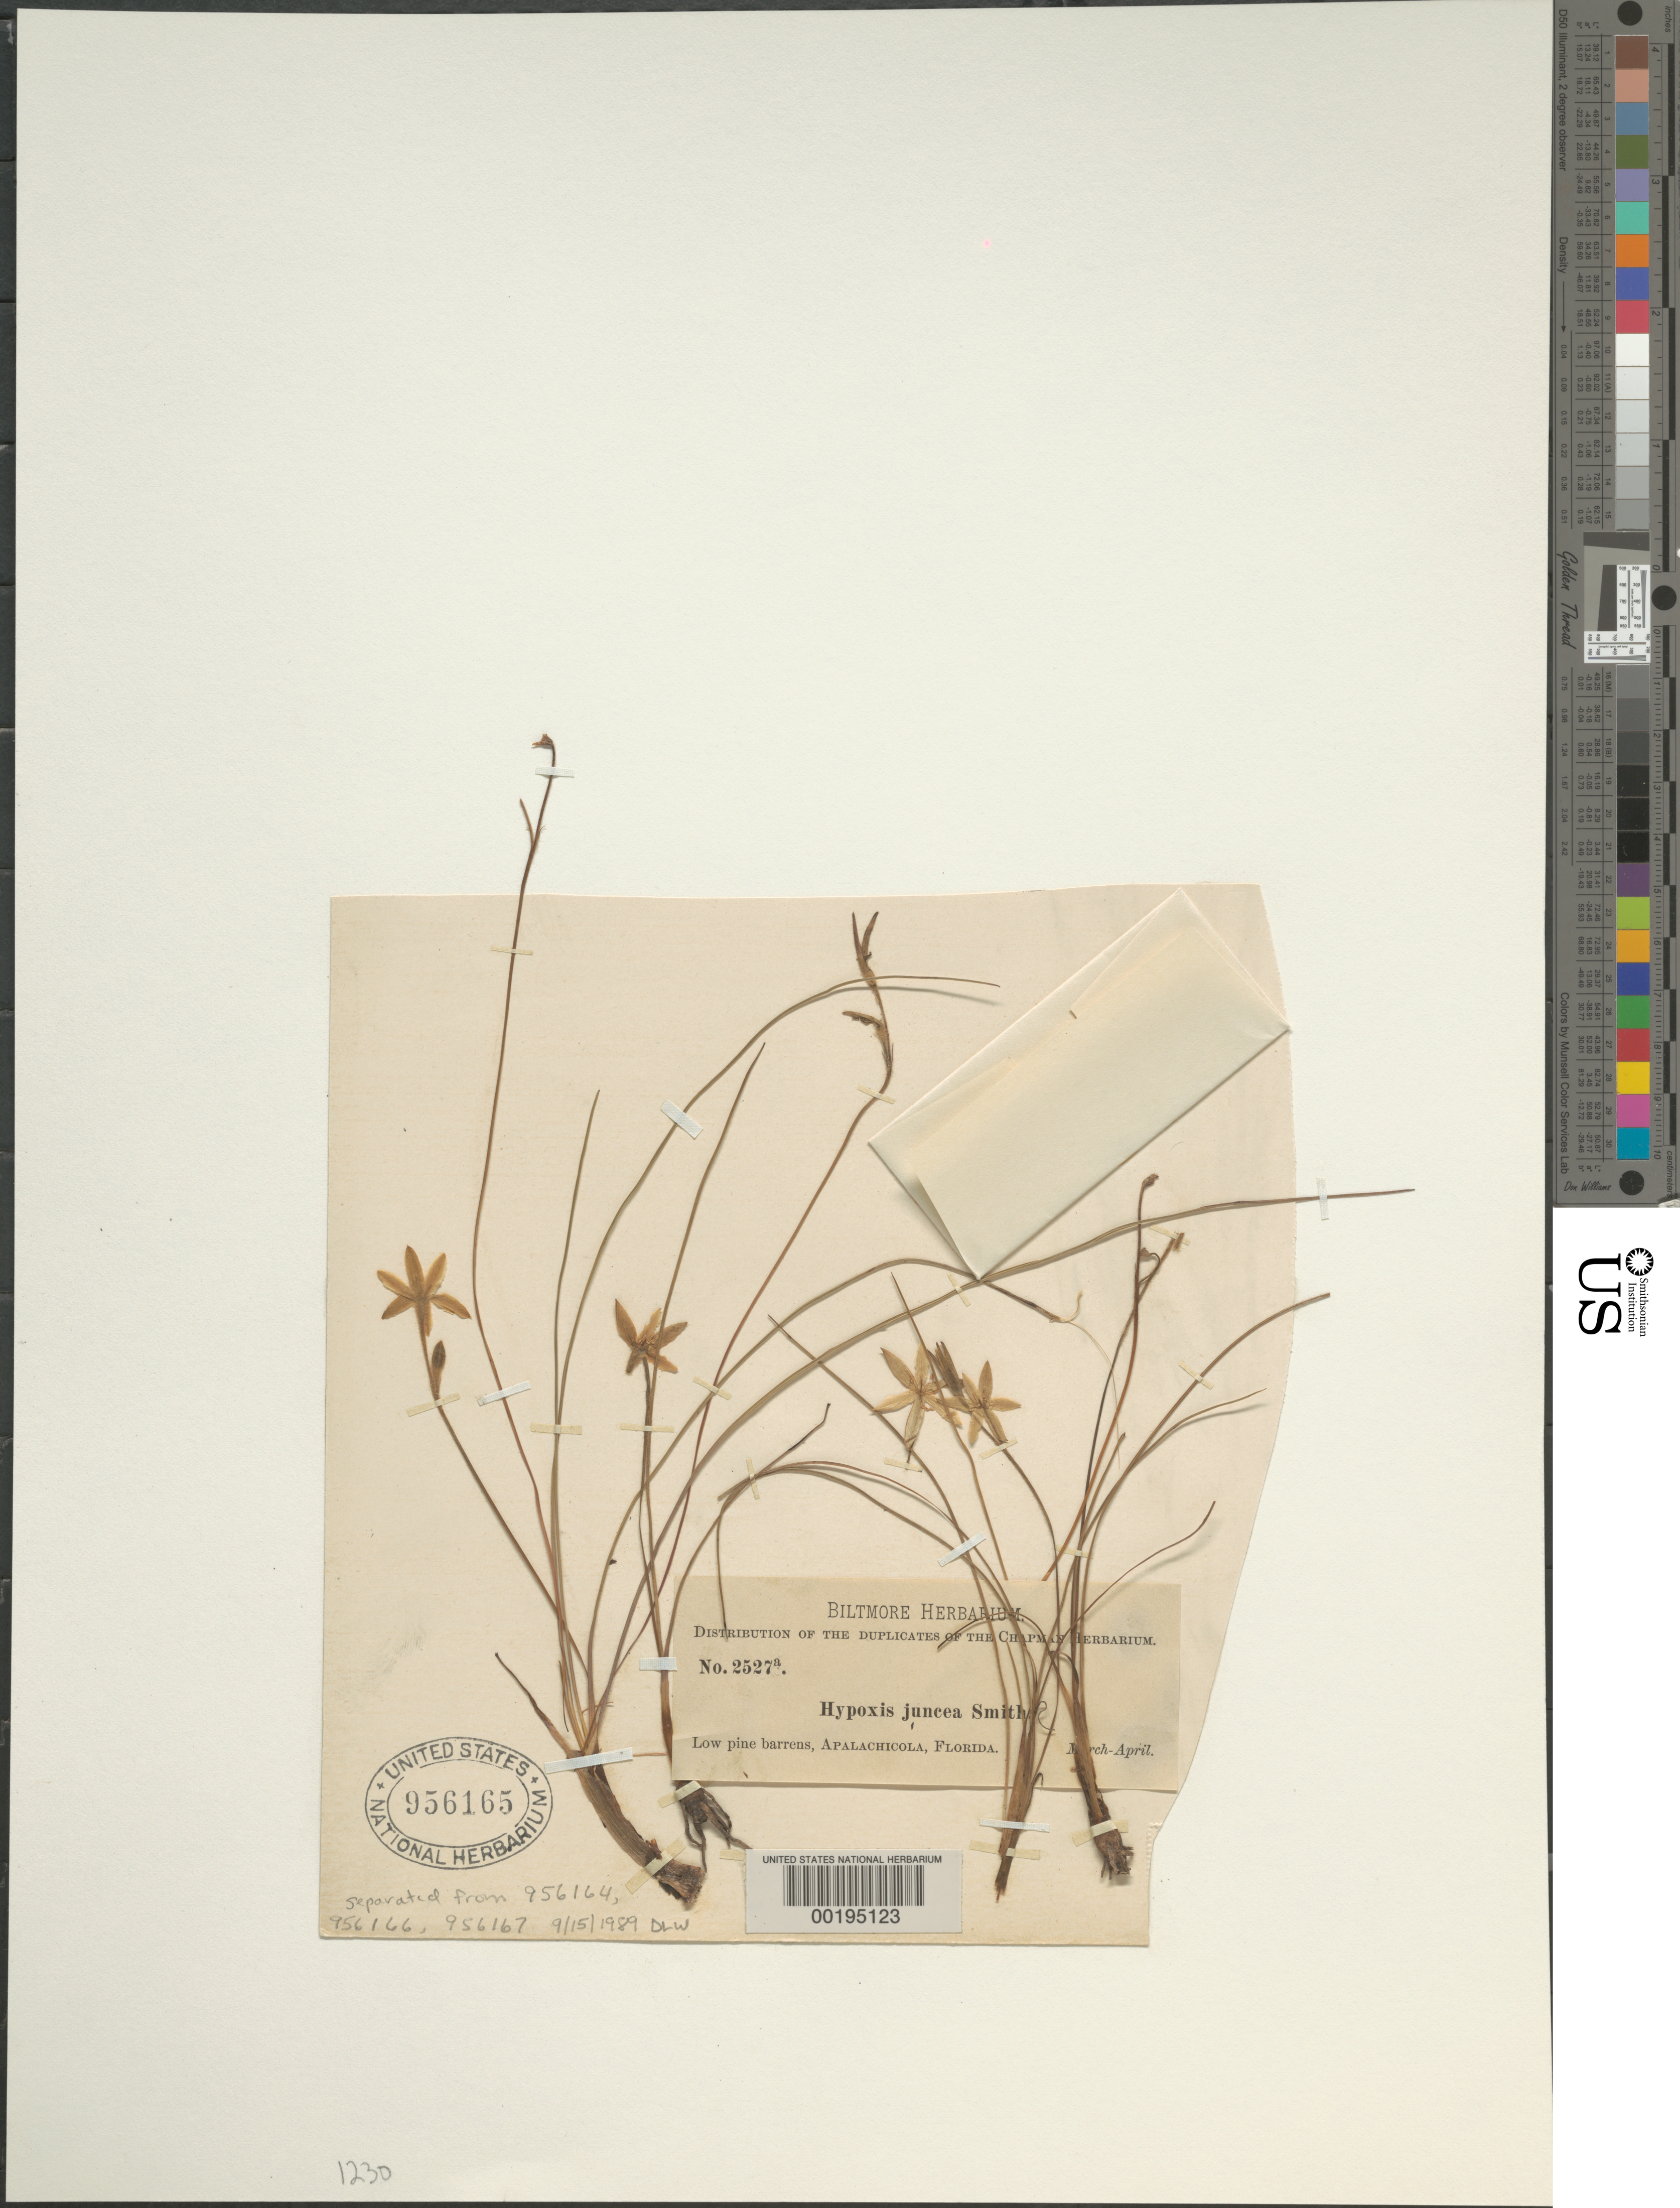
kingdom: Plantae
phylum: Tracheophyta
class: Liliopsida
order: Asparagales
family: Hypoxidaceae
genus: Hypoxis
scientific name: Hypoxis juncea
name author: Small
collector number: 2527a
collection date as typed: Mar ---- to -- Apr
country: United States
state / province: Florida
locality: Apalachicola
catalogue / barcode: US 956165